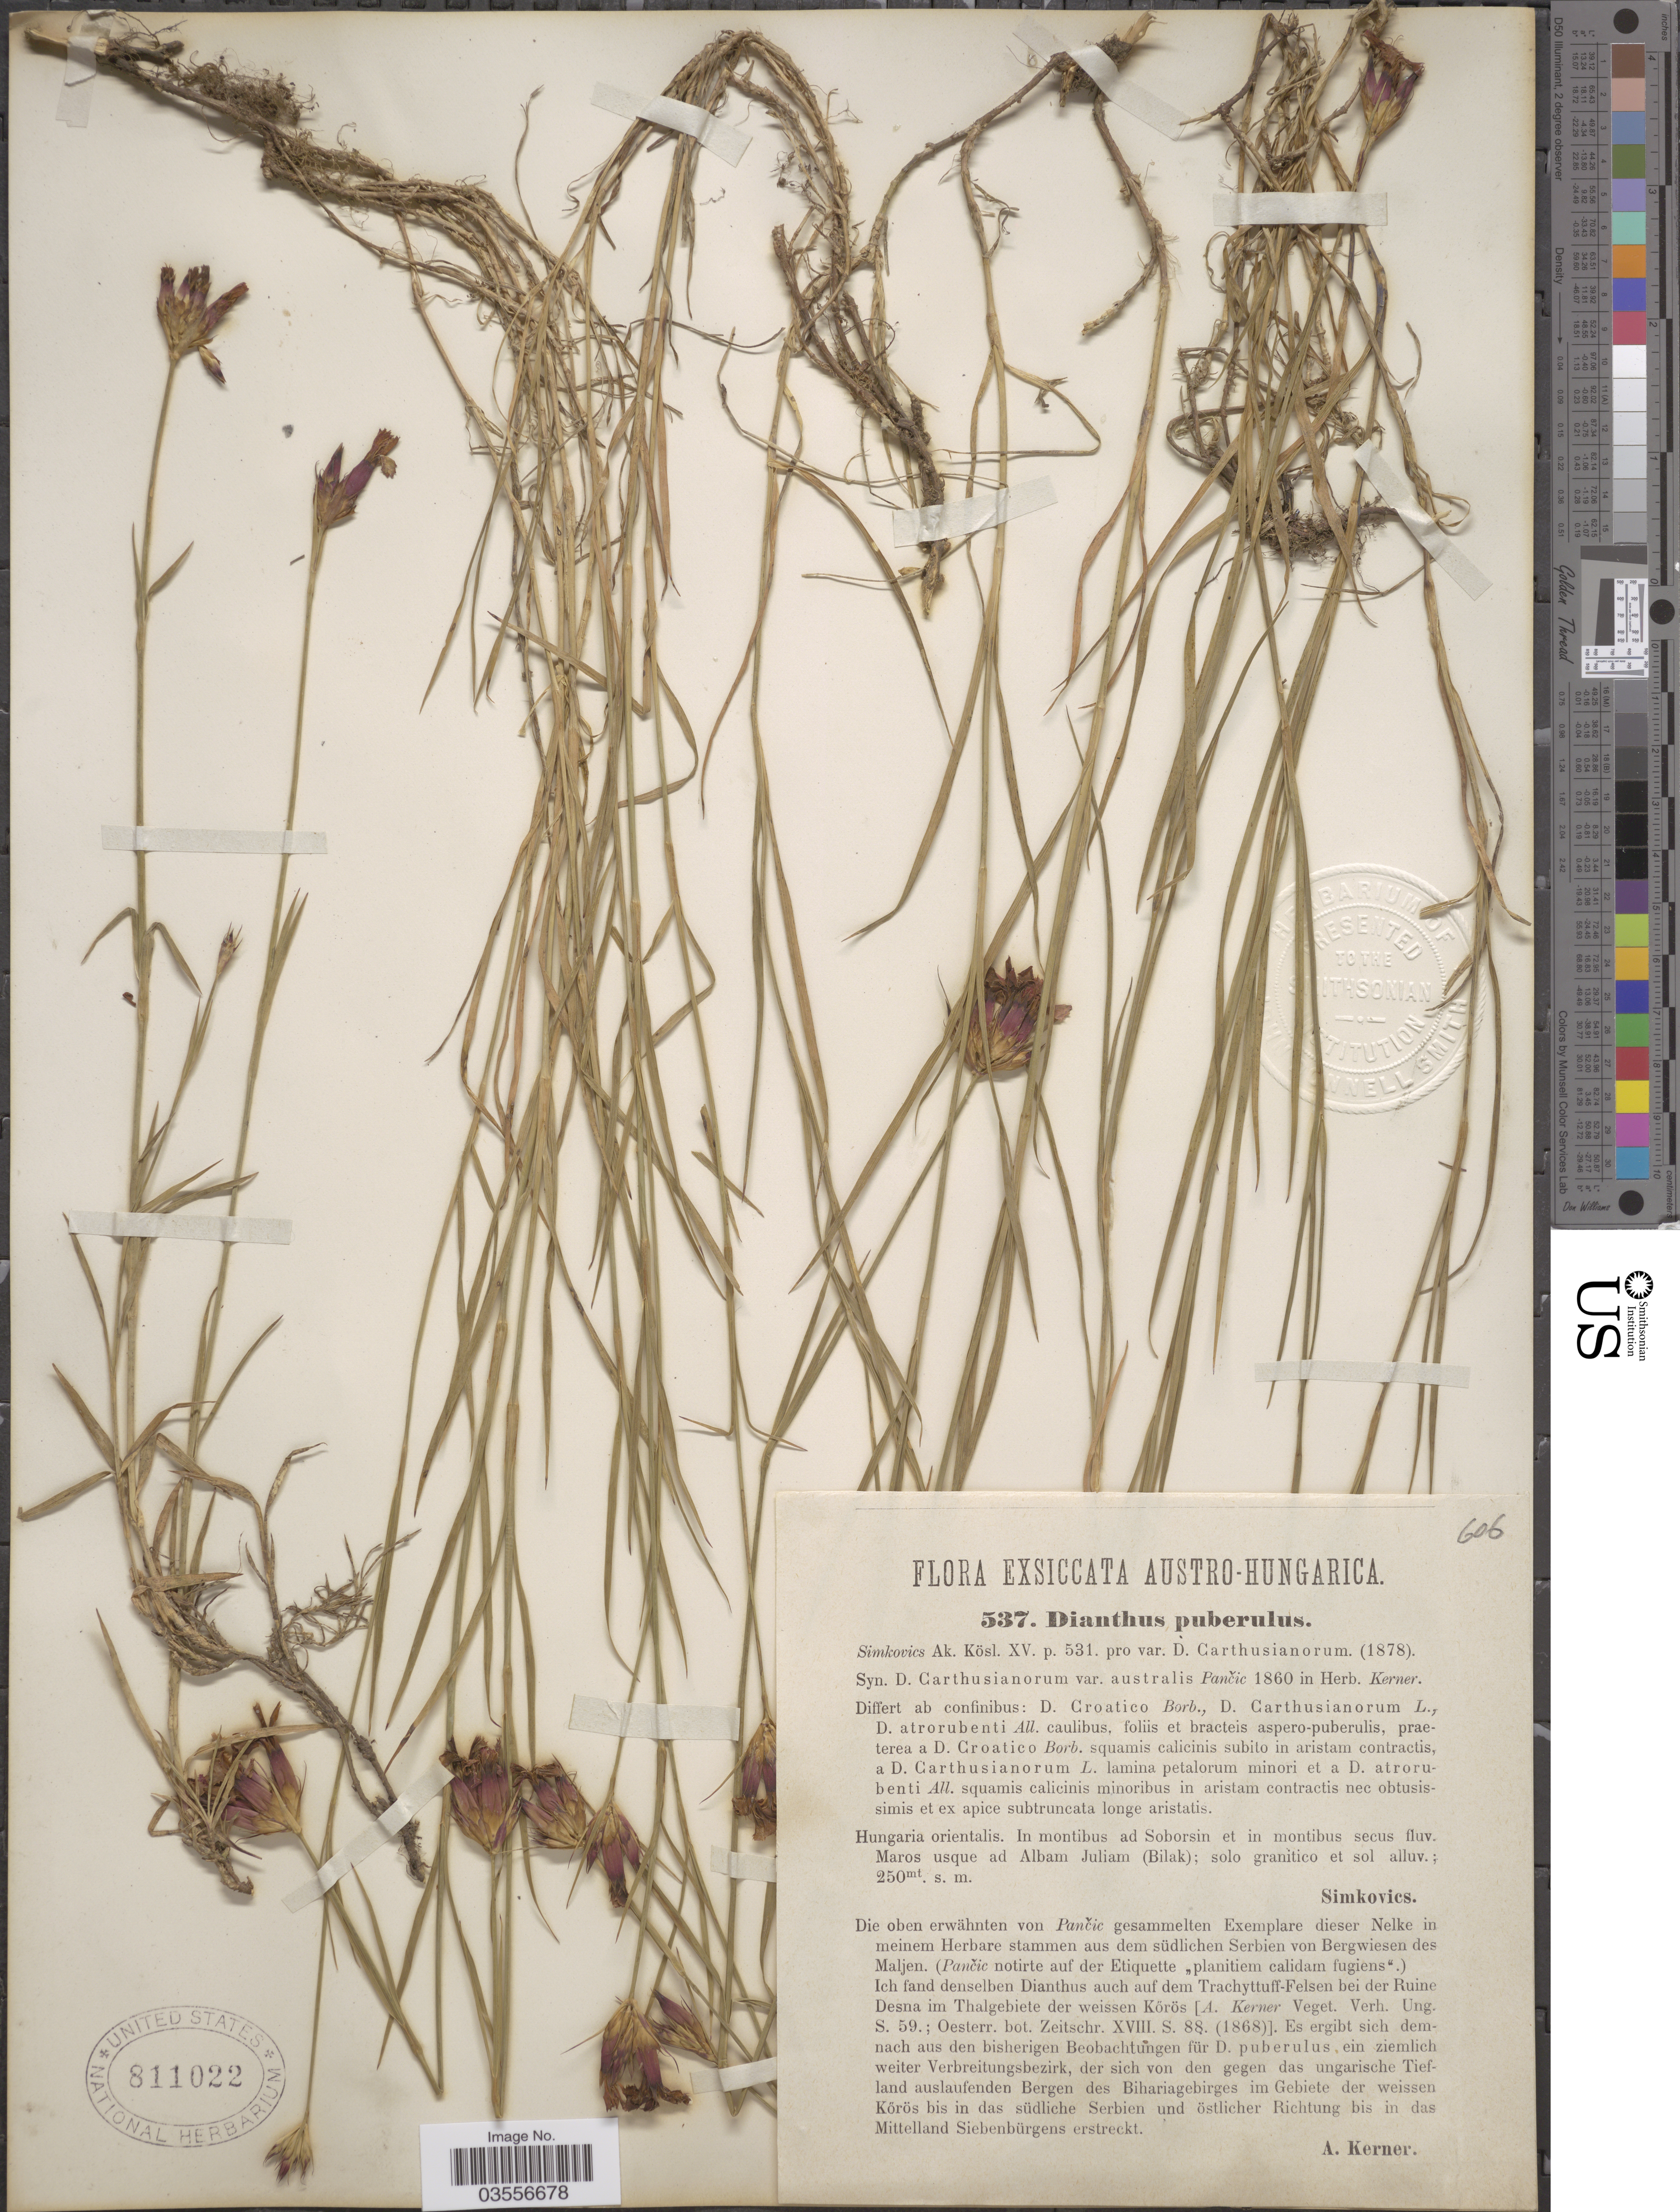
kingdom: Plantae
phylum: Tracheophyta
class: Magnoliopsida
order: Caryophyllales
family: Caryophyllaceae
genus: Dianthus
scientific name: Dianthus puberulus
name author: (Simonk.) A. Kern.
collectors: -. Simkovics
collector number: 537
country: Hungary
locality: Austro-Hungarica. Hungaria orientalis. In montibus ad Soborsin et in montibus secus fluv. Maros usque ad Albam Juliam (Bilak); solo granitico et sol alluv.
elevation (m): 250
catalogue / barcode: US 811022